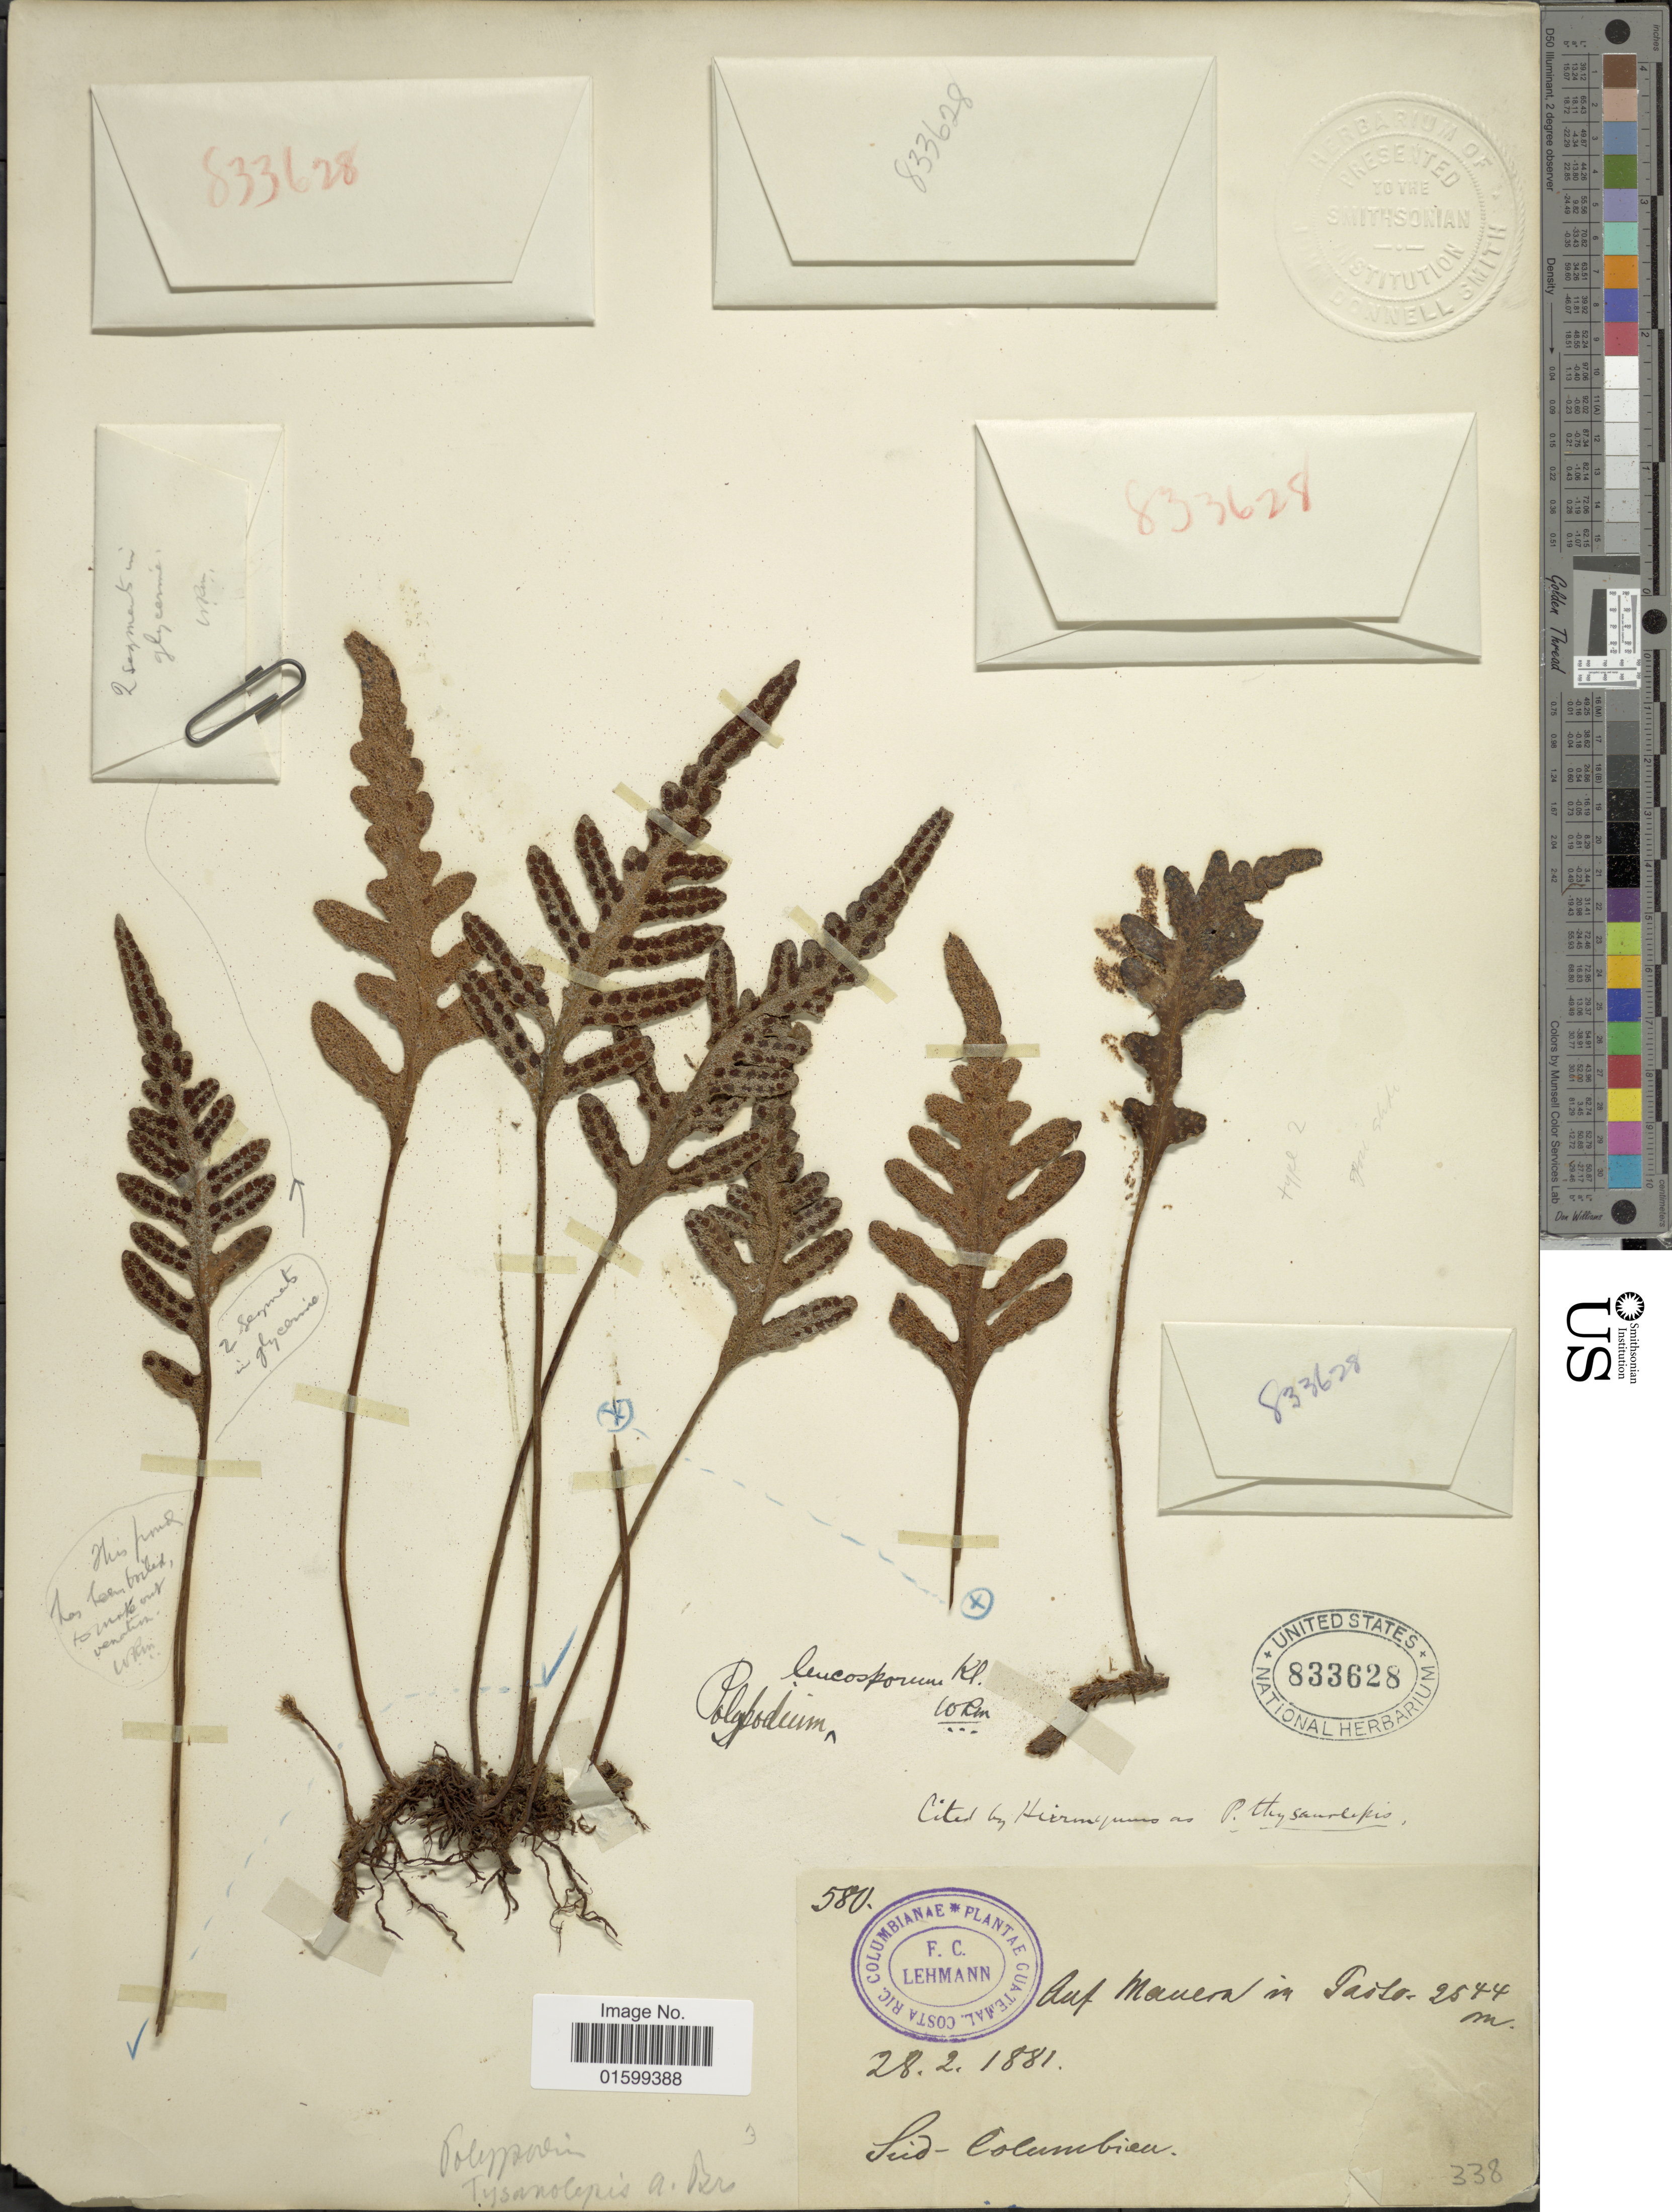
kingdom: Plantae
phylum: Tracheophyta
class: Polypodiopsida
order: Polypodiales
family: Polypodiaceae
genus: Pleopeltis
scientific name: Pleopeltis x leucospora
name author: (Klotzsch) L.B. Moore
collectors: F. C. Lehmann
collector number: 580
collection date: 1881-02-28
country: Colombia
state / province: Narino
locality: Auf Mauer in Pasto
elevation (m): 2544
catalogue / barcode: US 833628